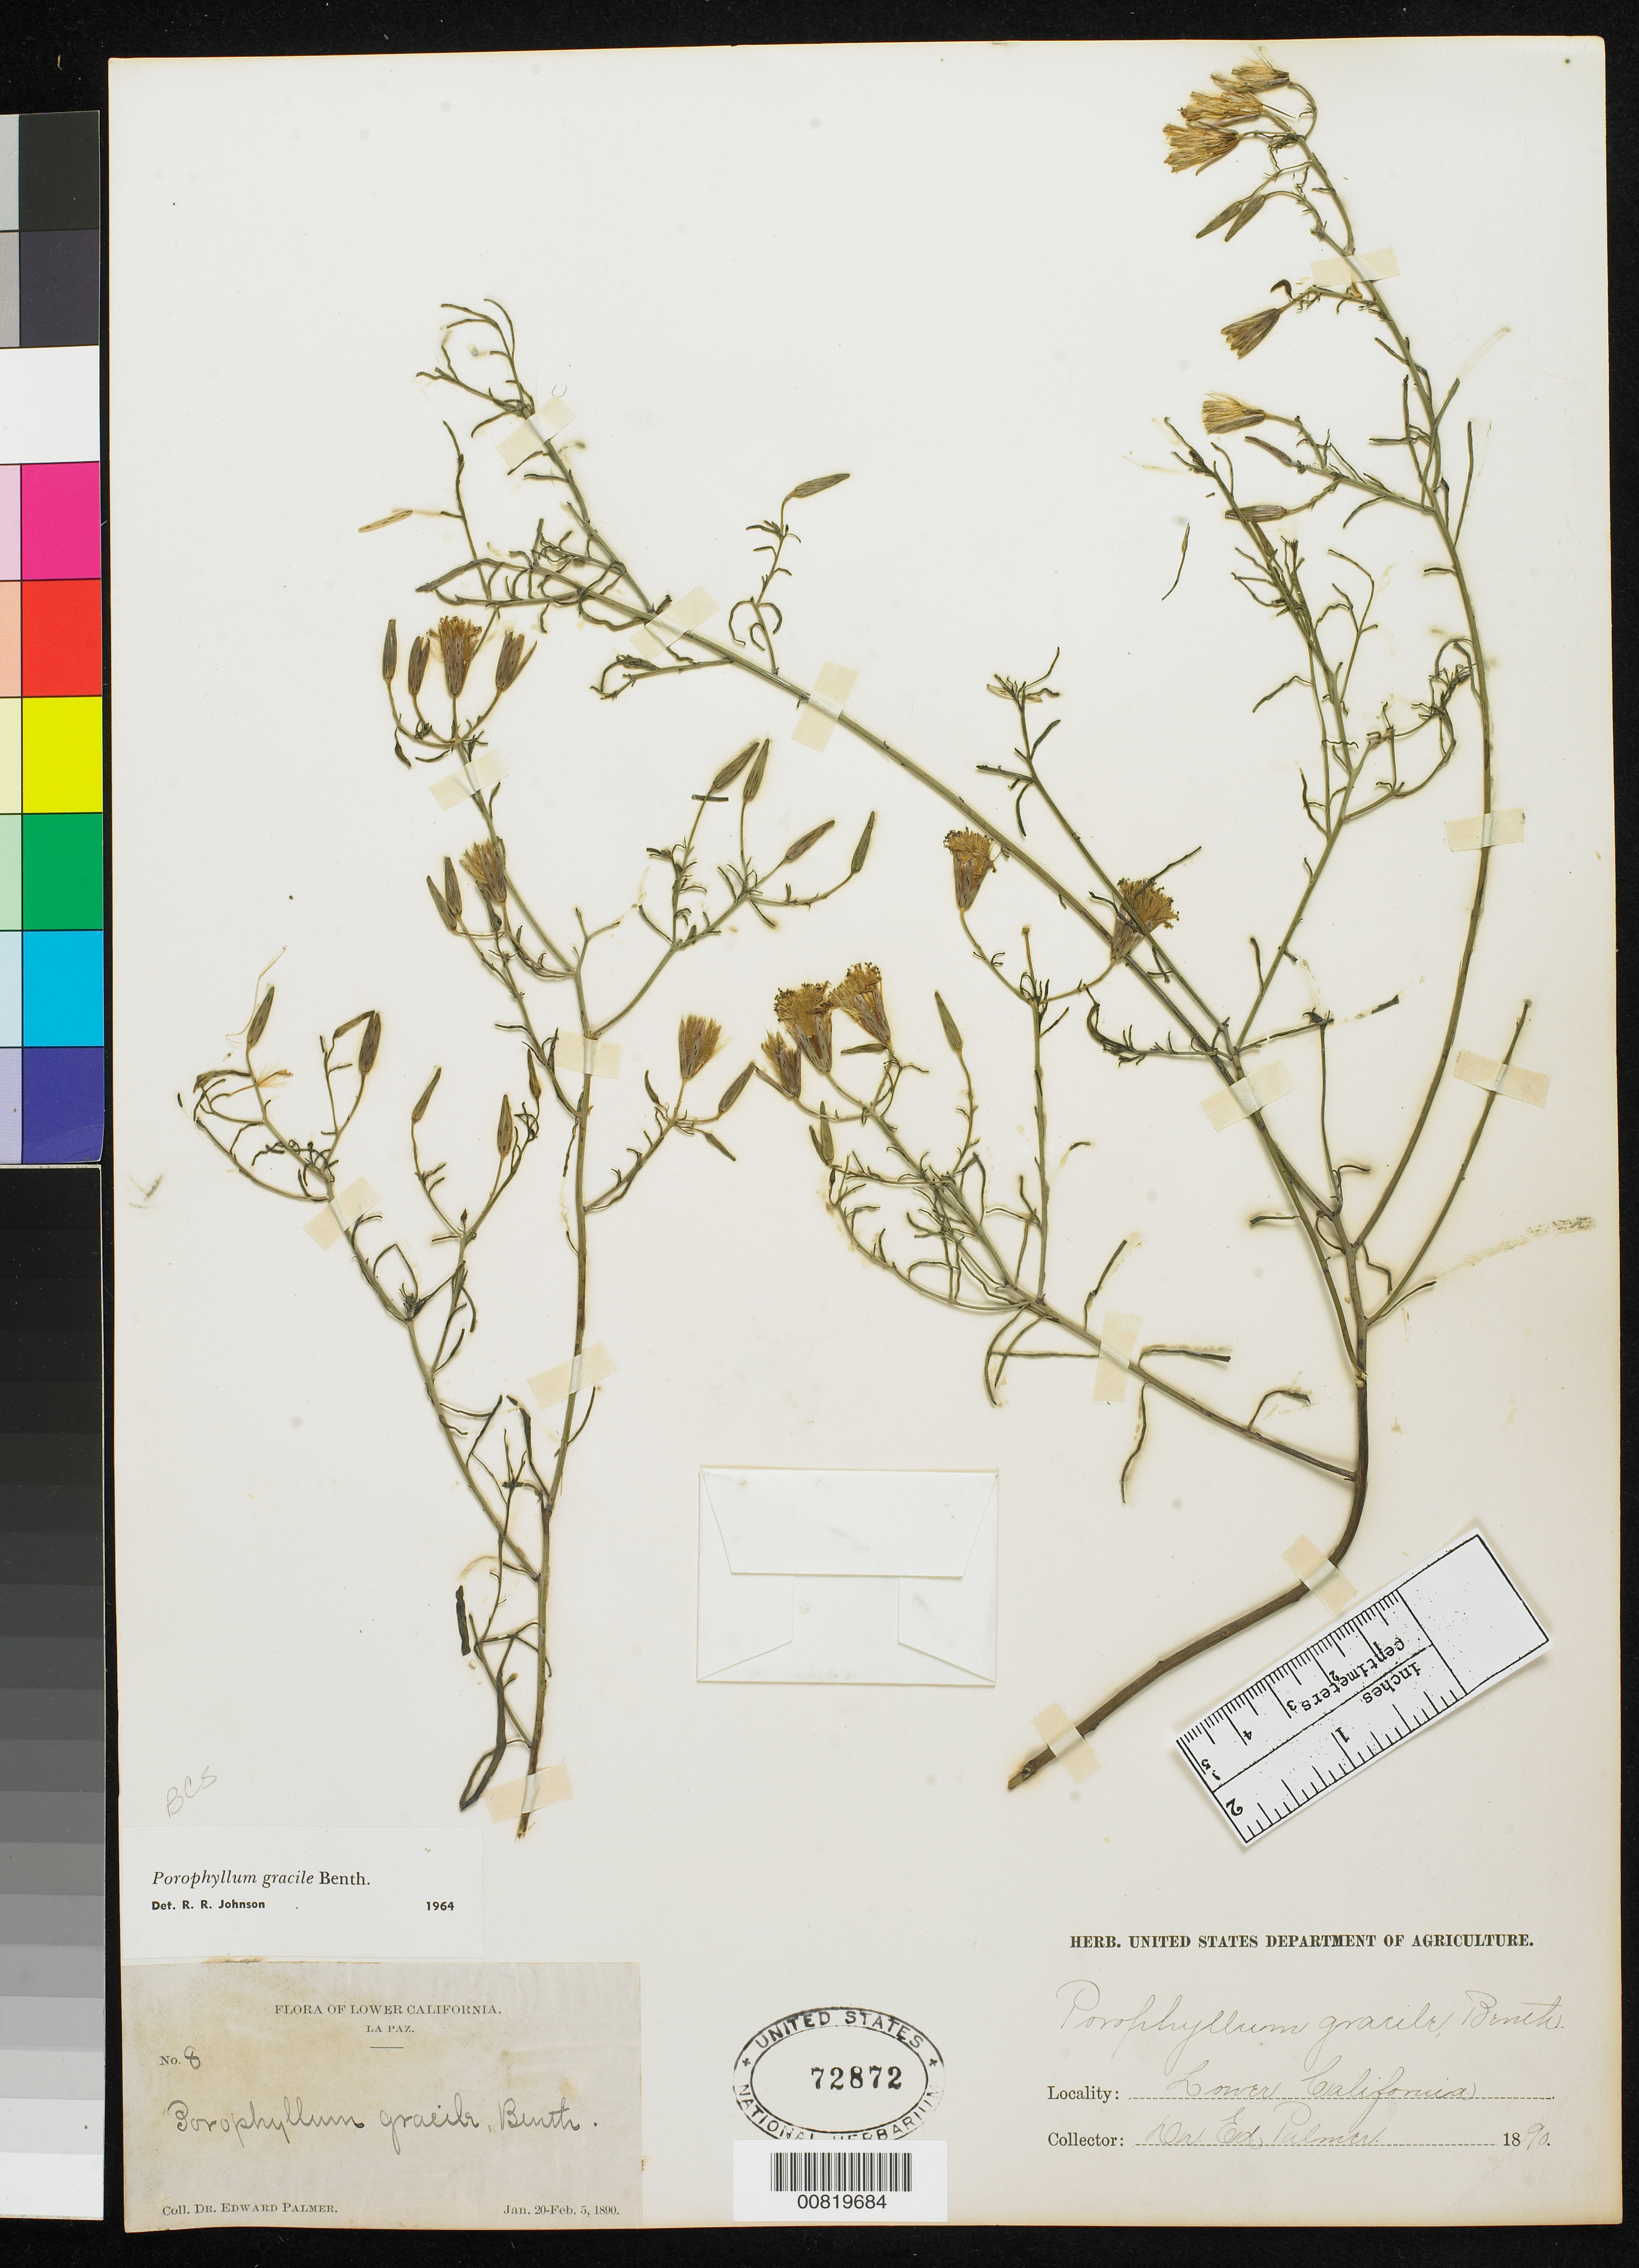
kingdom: Plantae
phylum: Tracheophyta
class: Magnoliopsida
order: Asterales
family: Asteraceae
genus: Porophyllum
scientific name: Porophyllum gracile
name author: Benth.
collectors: E. Palmer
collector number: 8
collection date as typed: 20 Jan 1890 to 05 Feb 1890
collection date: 1890-01-20/1890-02-05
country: Mexico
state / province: Baja California Sur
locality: La Paz, Baja California Sur.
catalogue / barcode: US 72872